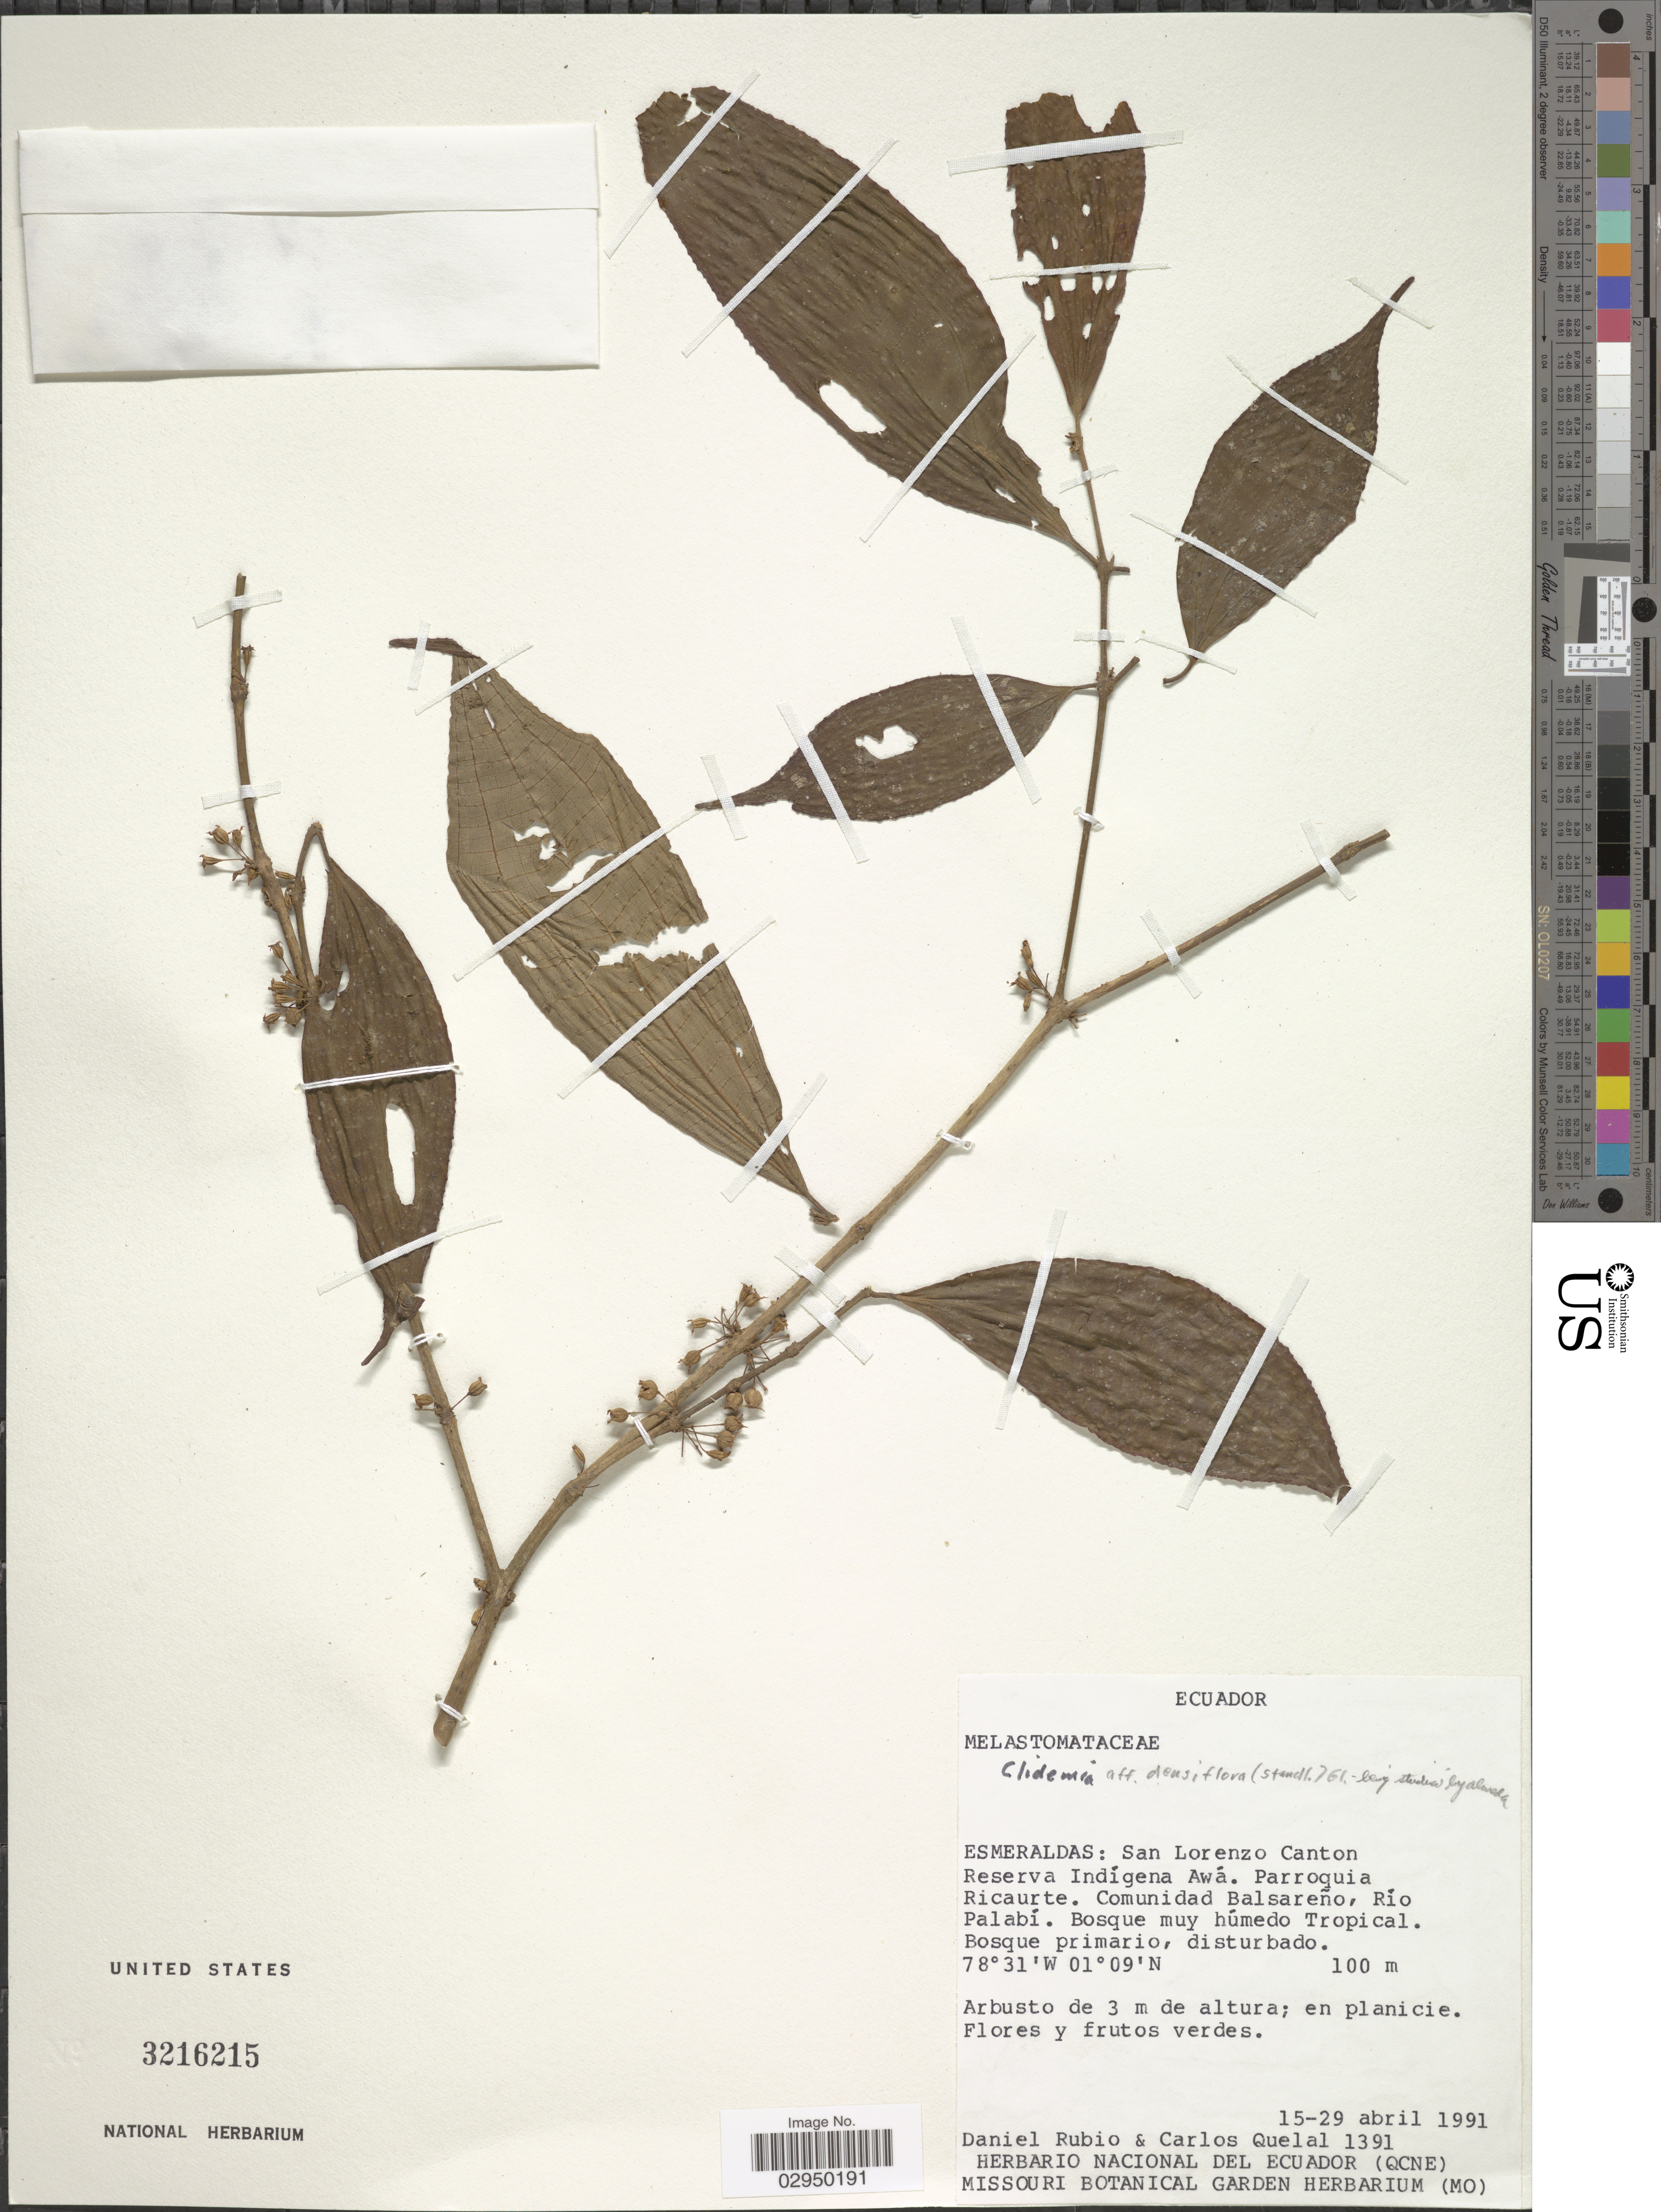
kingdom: Plantae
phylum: Tracheophyta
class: Magnoliopsida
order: Myrtales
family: Melastomataceae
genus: Clidemia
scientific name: Clidemia sp.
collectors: D. Rubio & C. Quelal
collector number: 1391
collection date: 1991-04-15/1991-04-29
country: Ecuador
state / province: Esmeraldas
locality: San Lorenzo Canton. Reservea Indígena Awá. Parroquia Ricaurte. Comunidad Balsareño, Río Palabí.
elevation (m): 100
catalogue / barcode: US 3216215